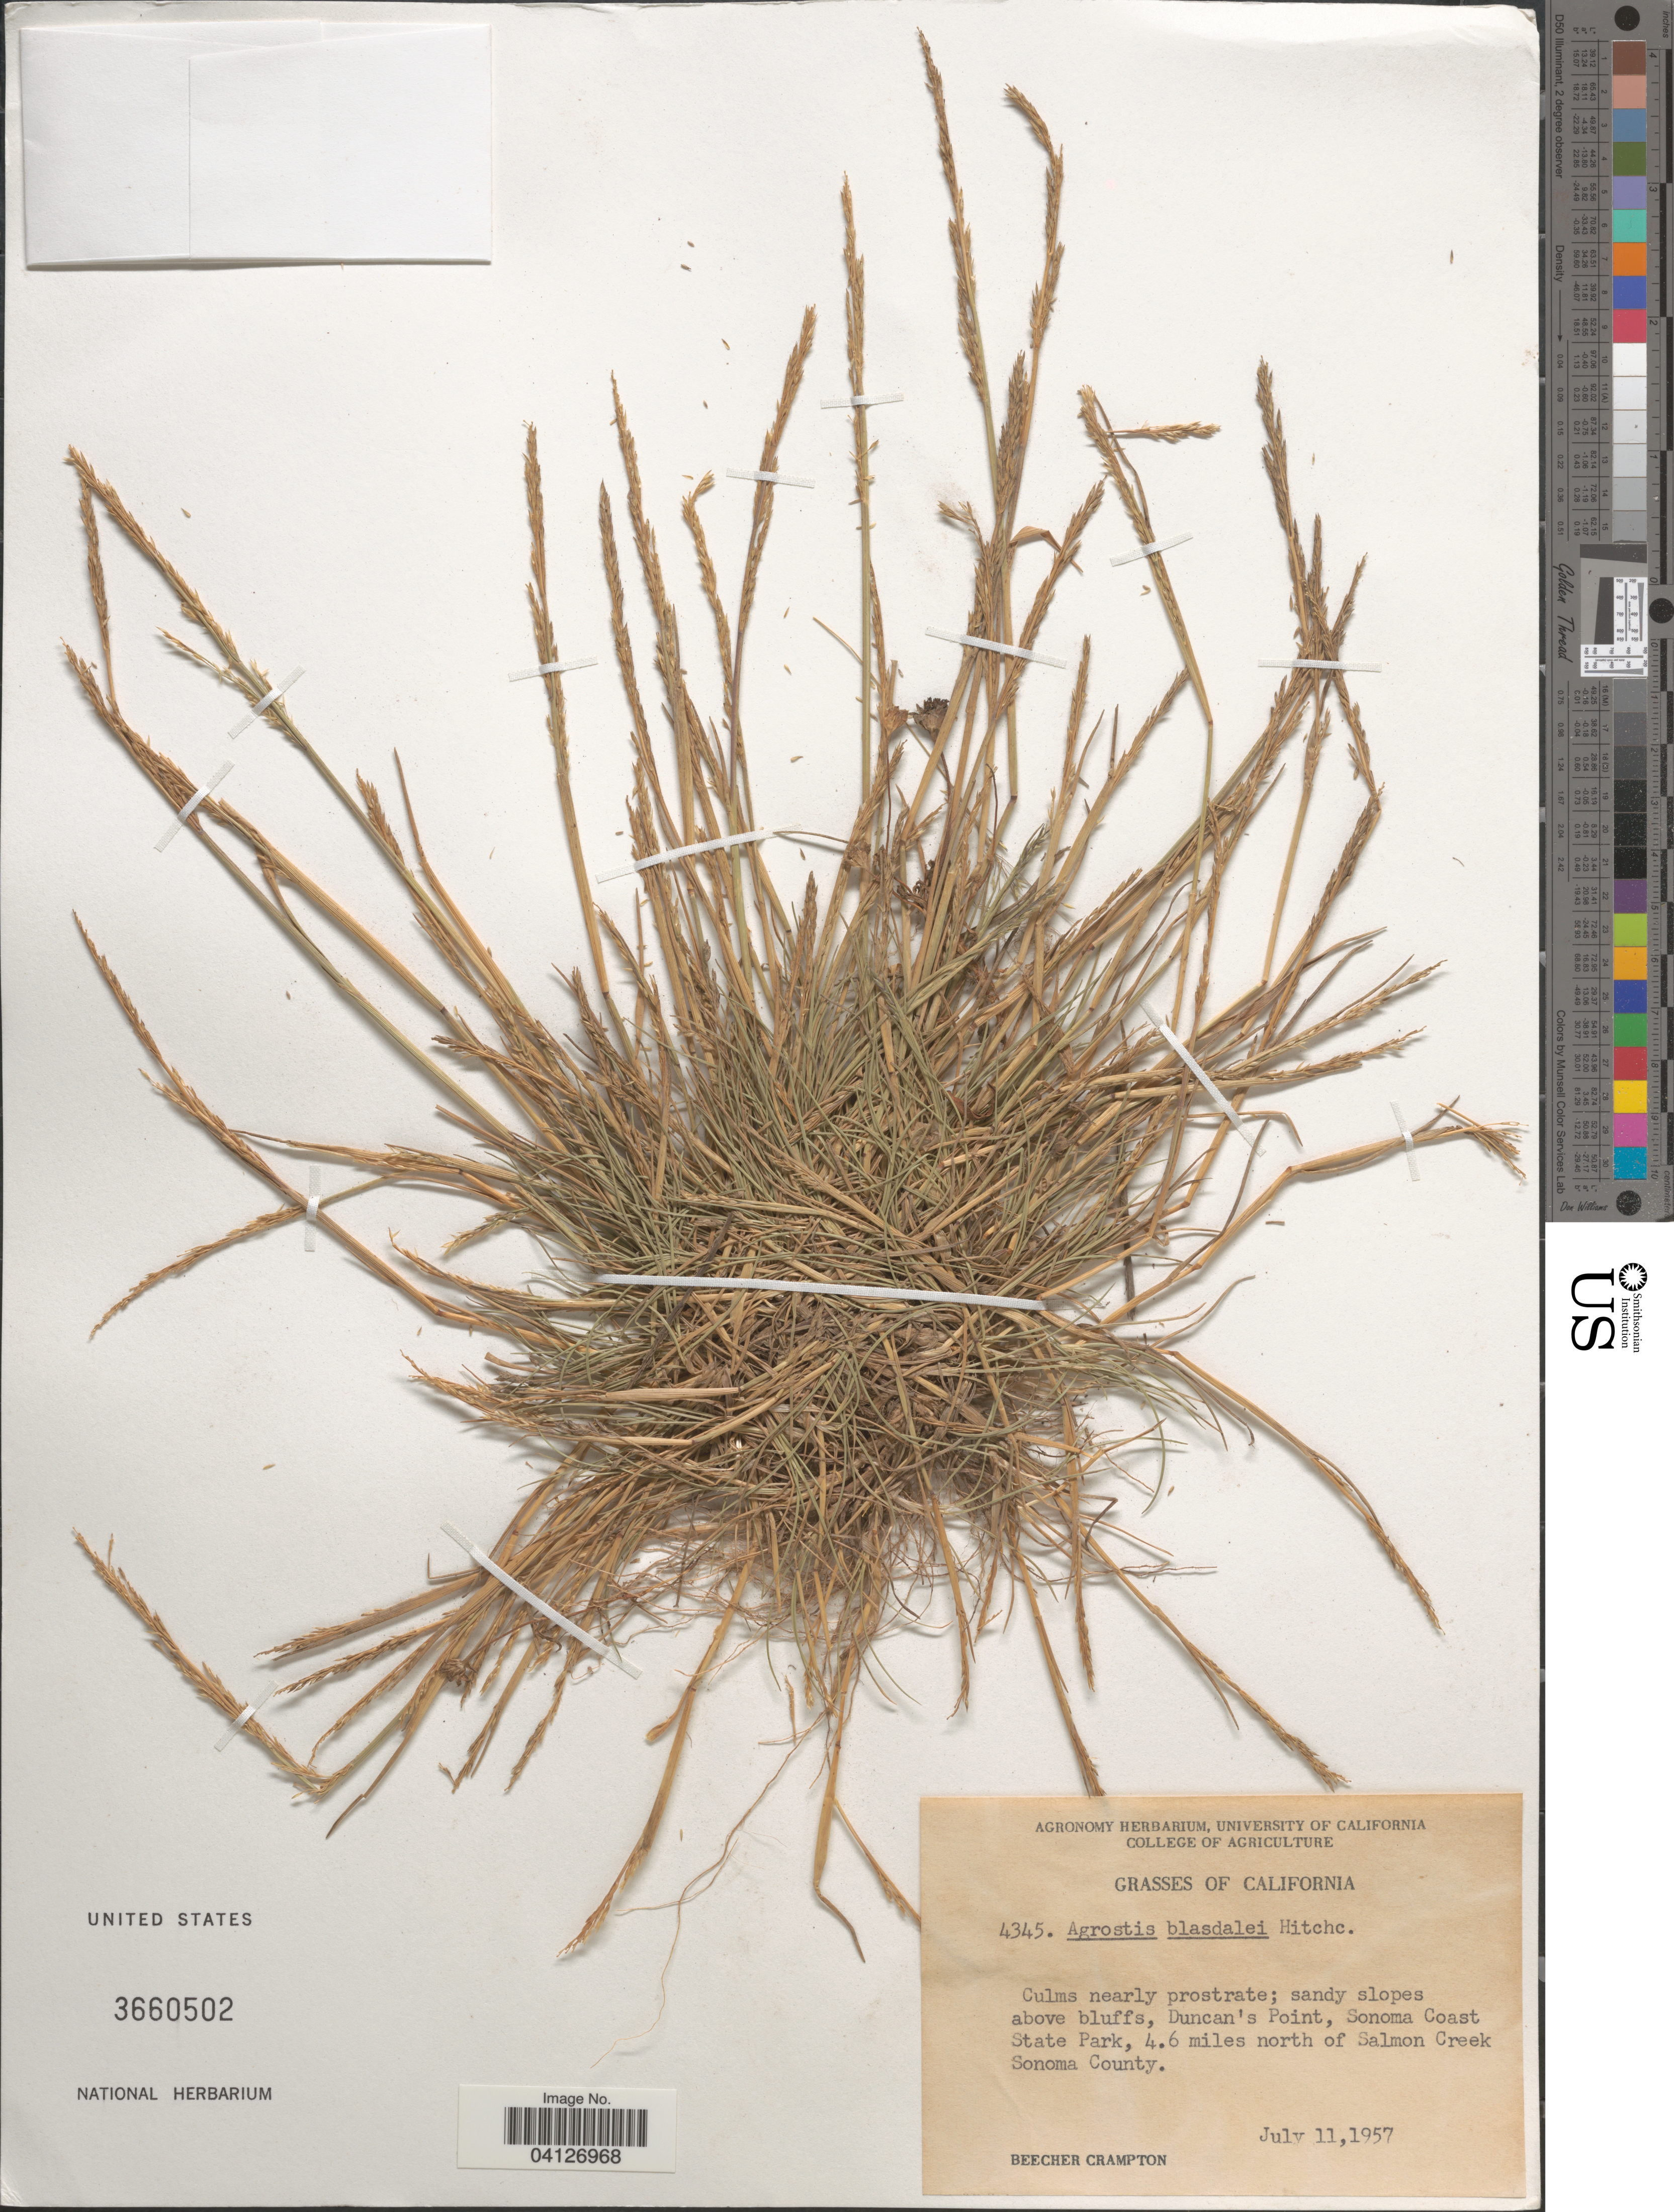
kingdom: Plantae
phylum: Tracheophyta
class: Liliopsida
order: Poales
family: Poaceae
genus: Agrostis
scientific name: Agrostis blasdalei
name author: Hitchc.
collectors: B. Crampton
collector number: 4345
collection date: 1957-07-11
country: United States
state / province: California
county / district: Sonoma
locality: Duncan's Point, Sonoma Coast State Park, 4.6 miles north of Salmon Creek Sonoma County.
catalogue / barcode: US 3660502